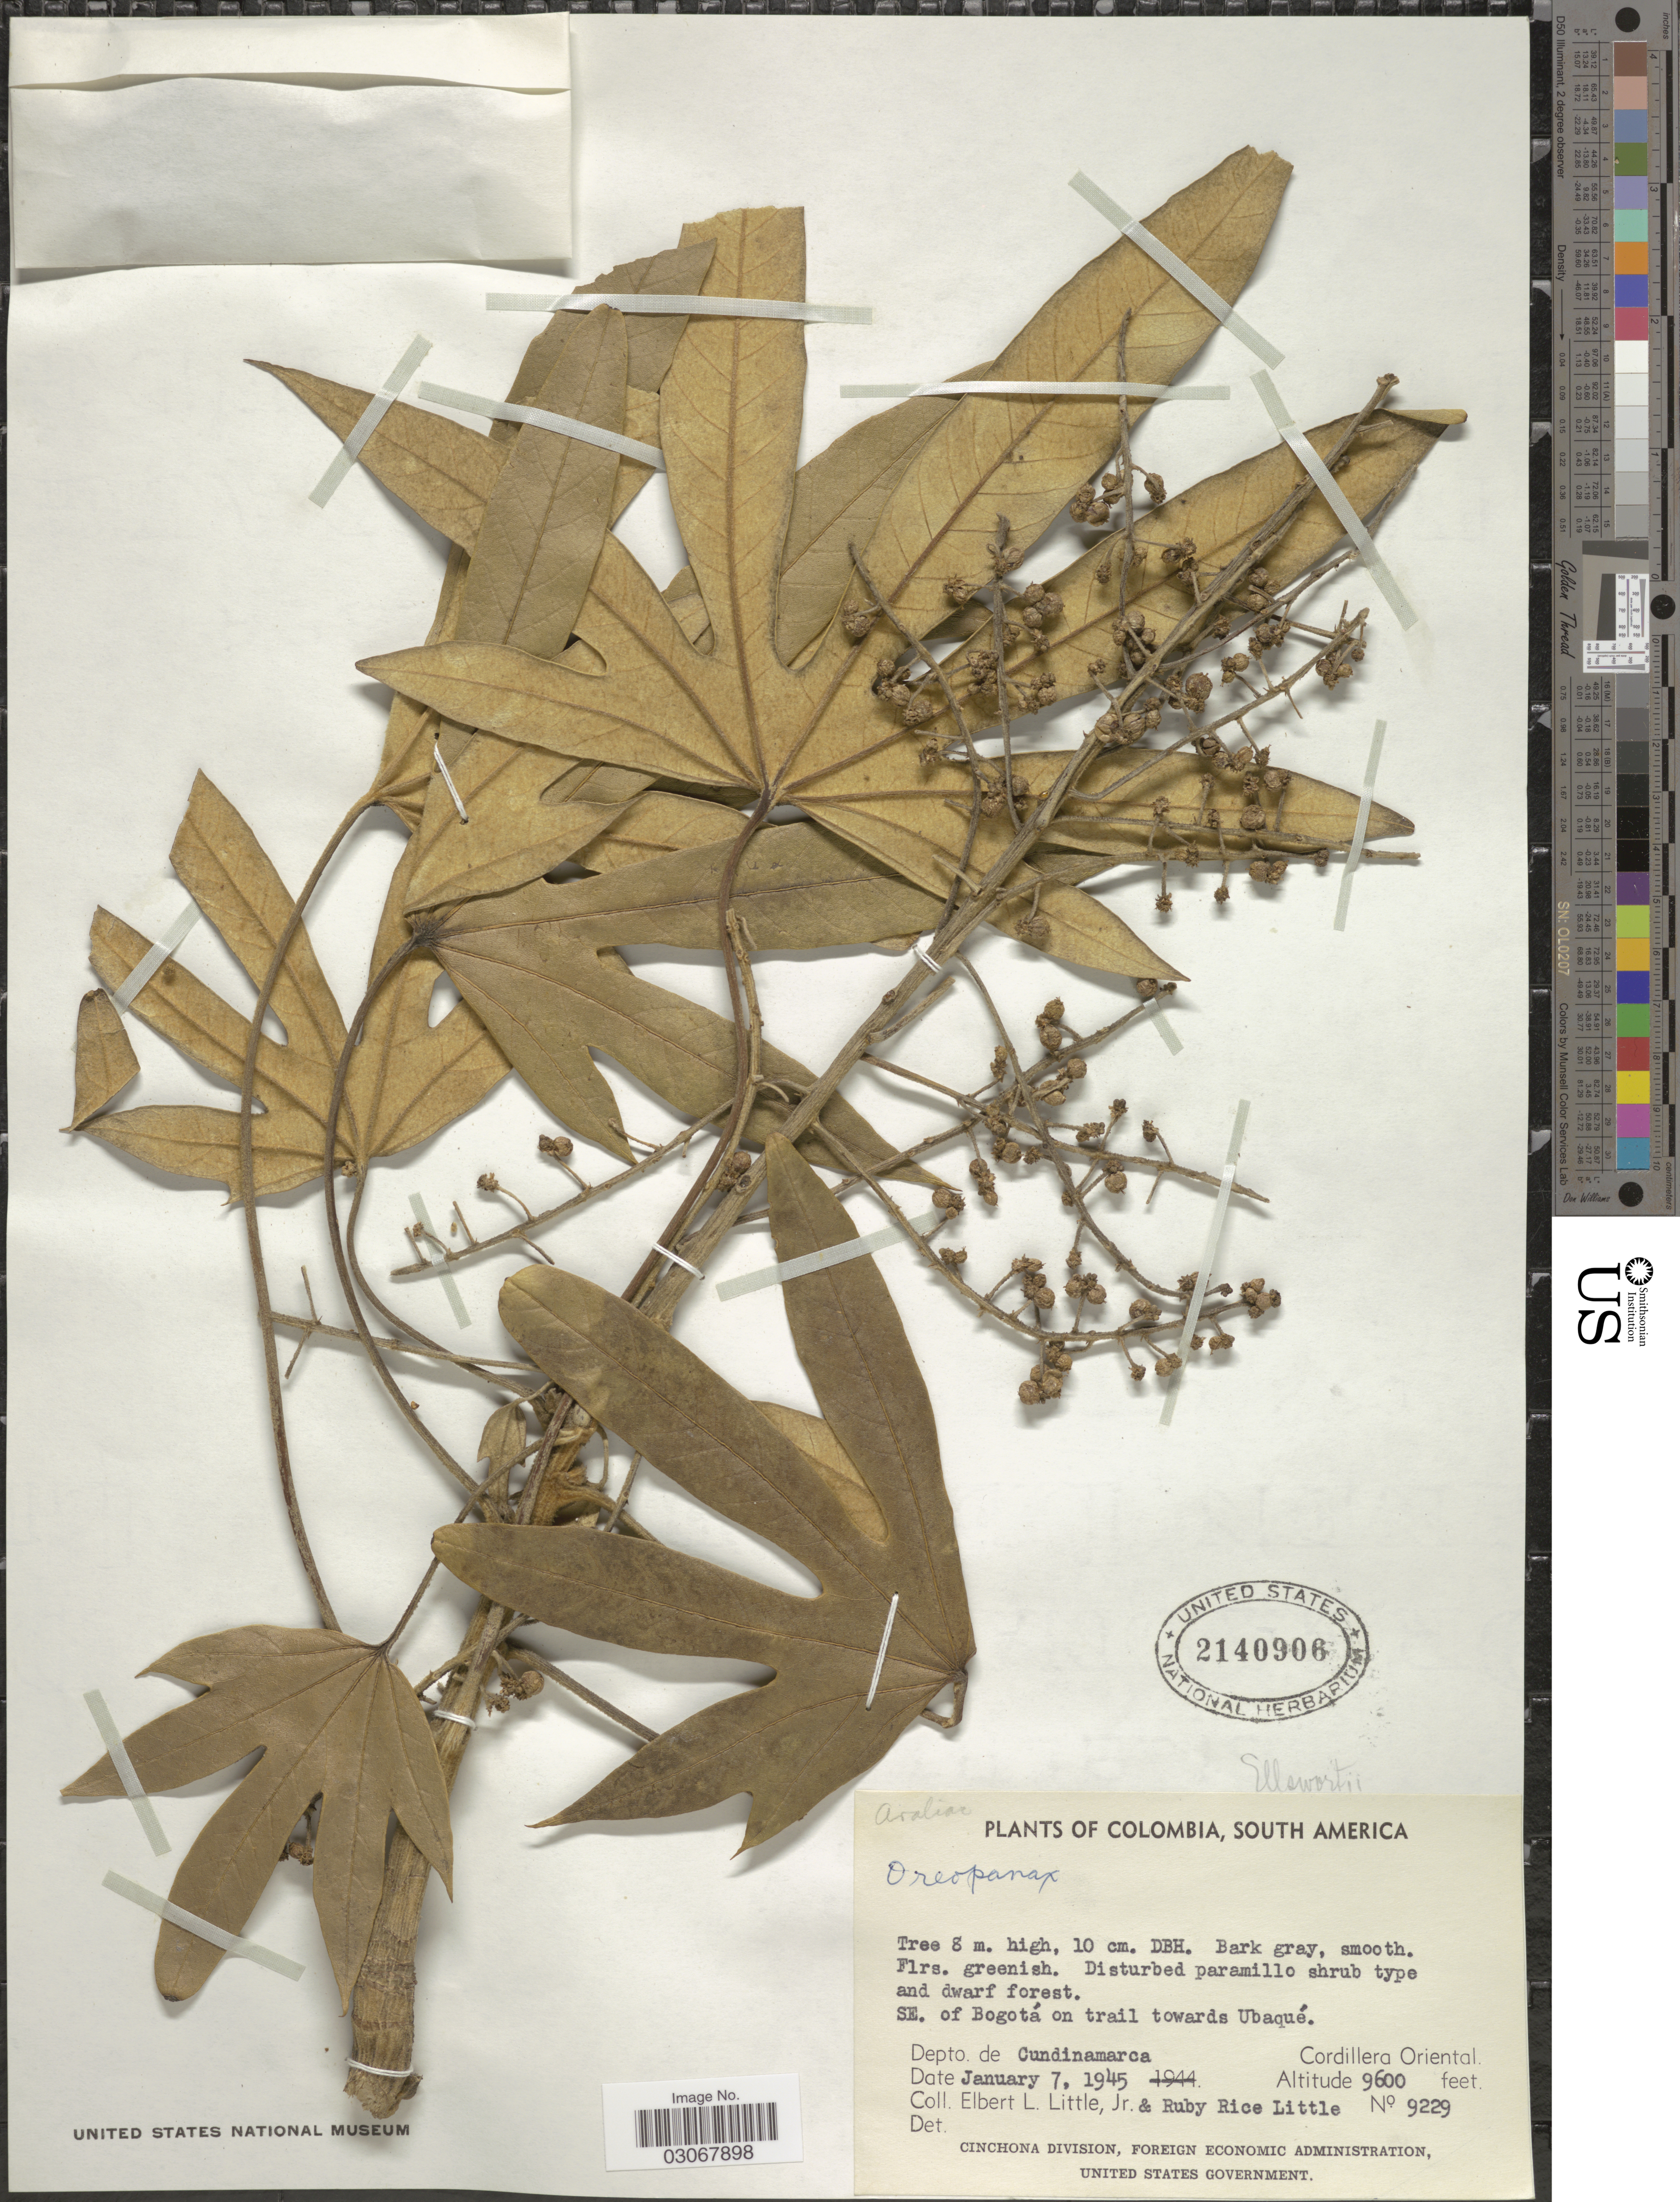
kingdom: Plantae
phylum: Tracheophyta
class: Magnoliopsida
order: Apiales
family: Araliaceae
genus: Oreopanax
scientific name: Oreopanax floribundus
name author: (Kunth) Decne. & Planch.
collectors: E. L. Little & R. R. Little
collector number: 9229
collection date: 1945-01-07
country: Colombia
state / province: Cundinamarca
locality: SE. of Bogotá on trail towards Ubaqué. Depto. de Cundinamarca. Cordillera Oriental.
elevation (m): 2926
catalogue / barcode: US 2140906